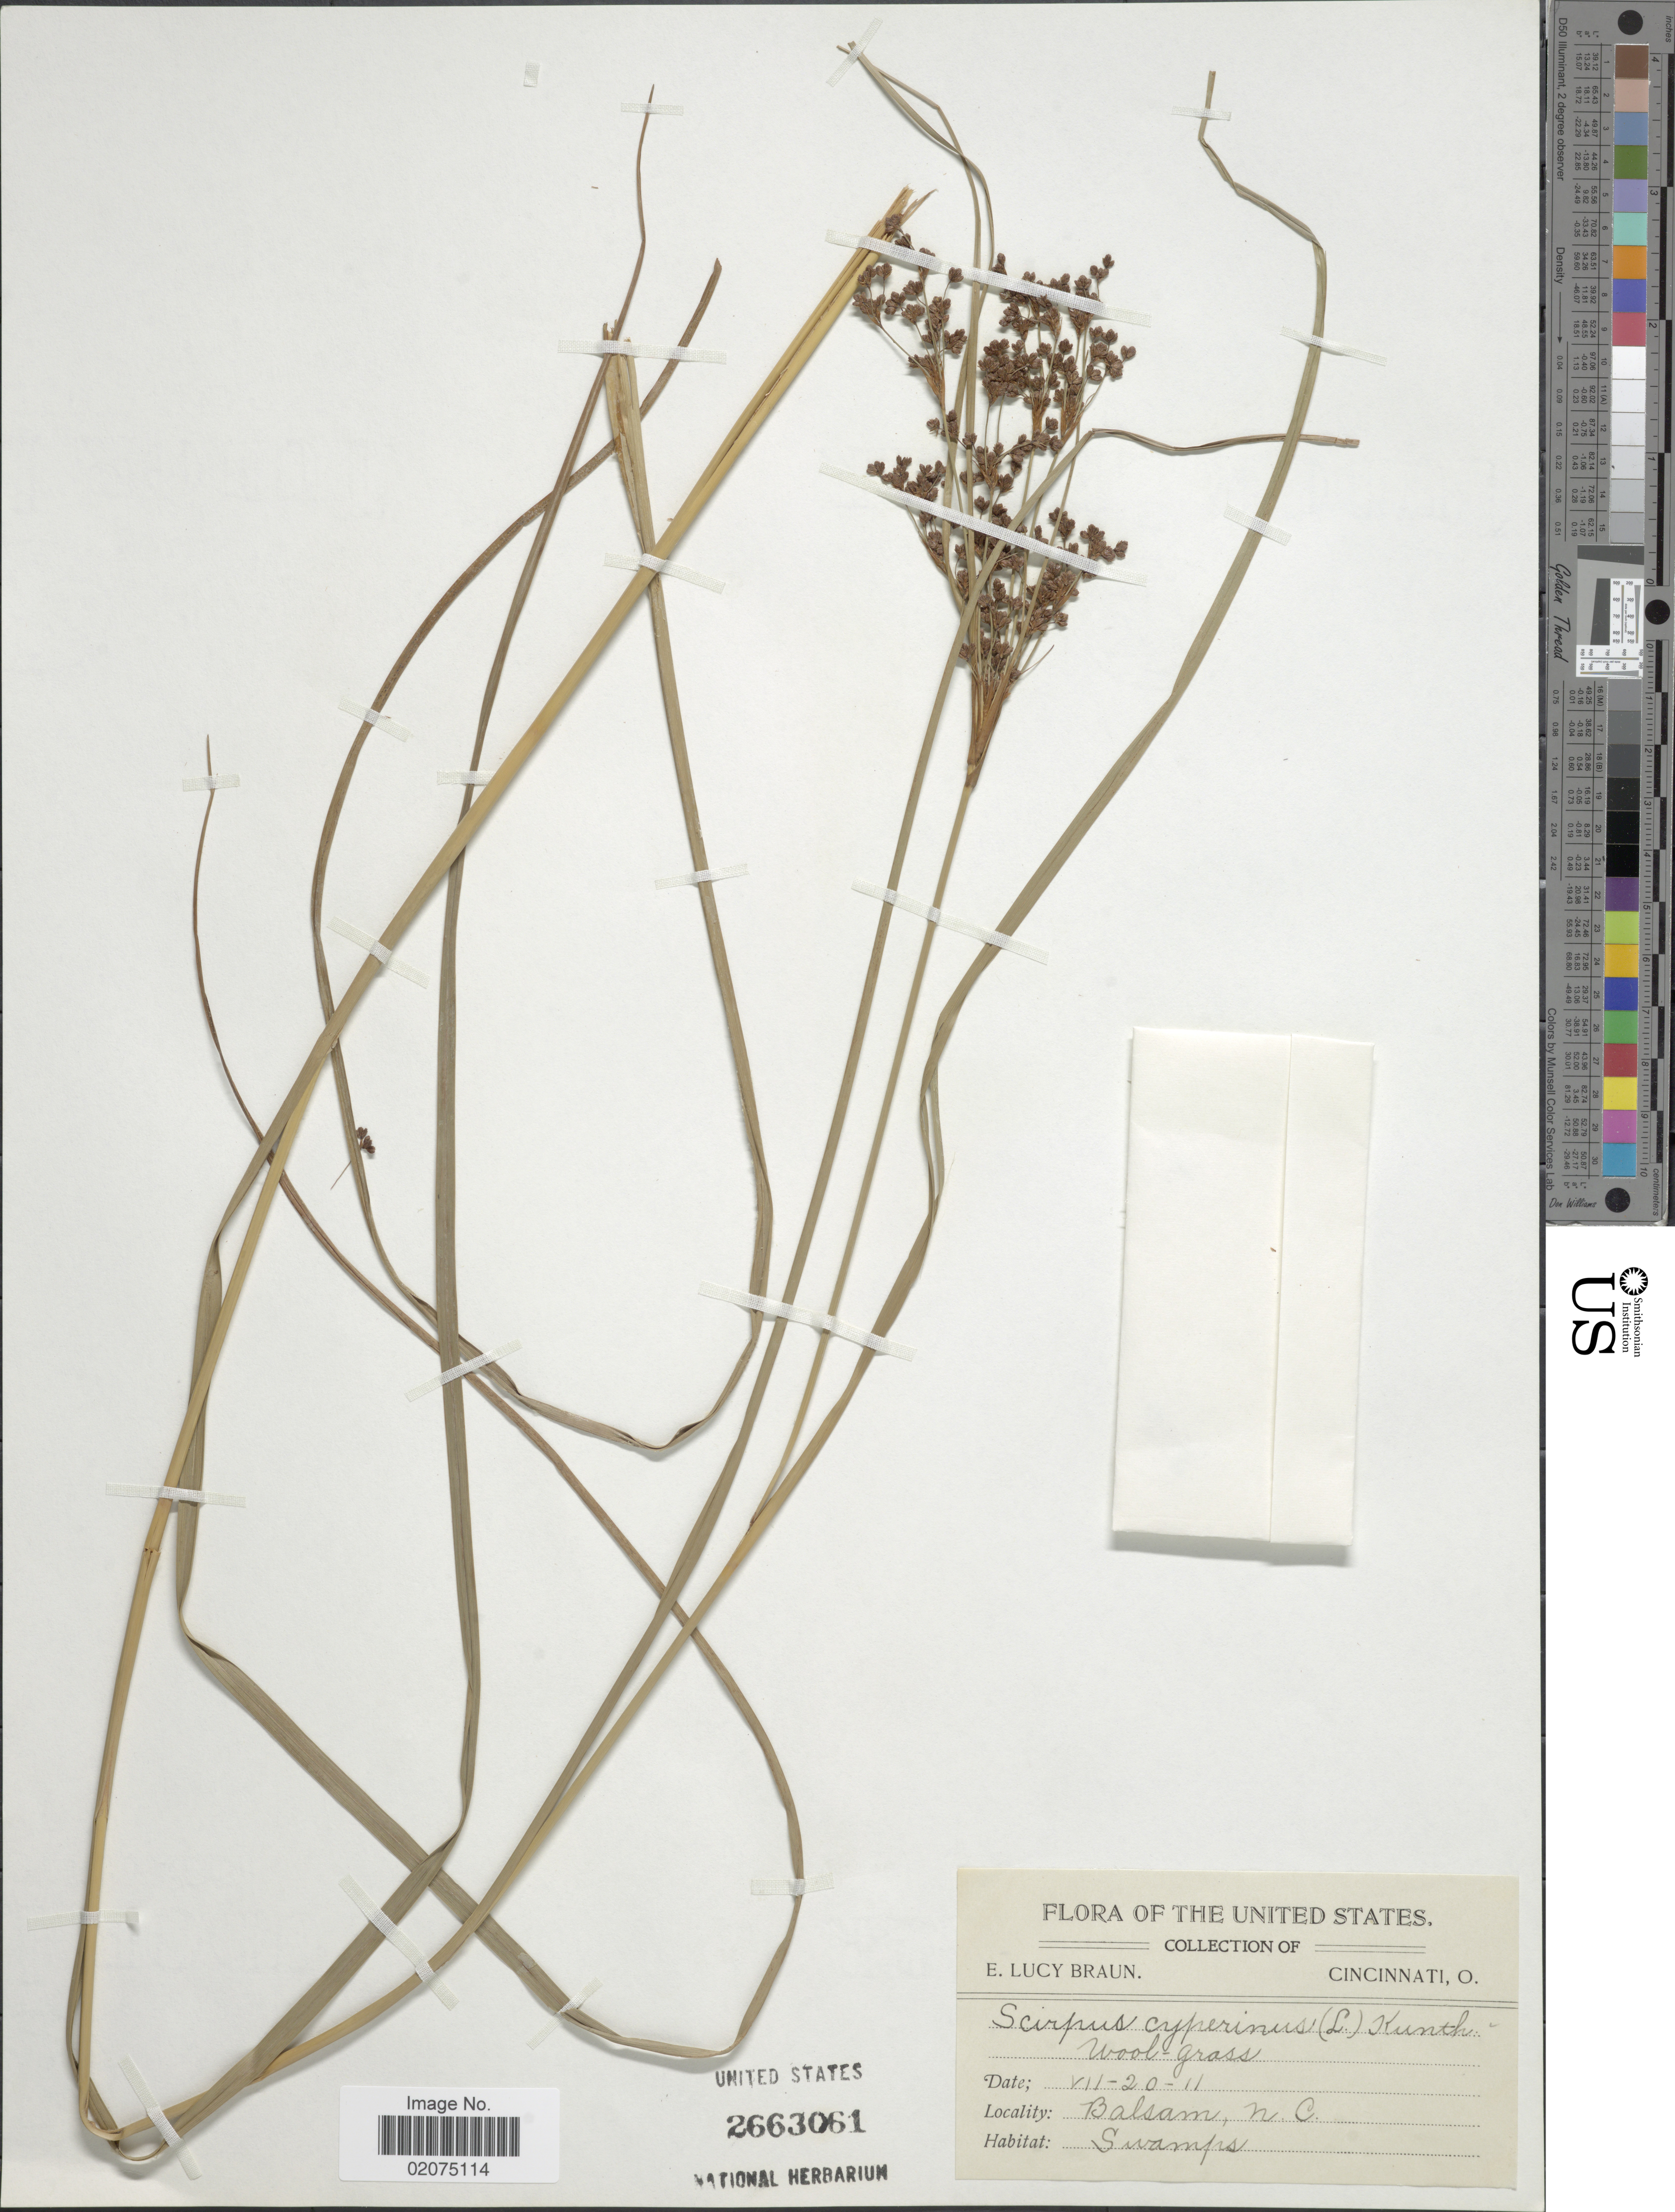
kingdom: Plantae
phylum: Tracheophyta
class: Liliopsida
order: Poales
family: Cyperaceae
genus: Scirpus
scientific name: Scirpus cyperinus (L.) Kunth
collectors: E. L. Braun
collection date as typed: Transcribed d/m/y: 20/7/11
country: United States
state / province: North Carolina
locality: Balsam, N.C.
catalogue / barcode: US 2663061